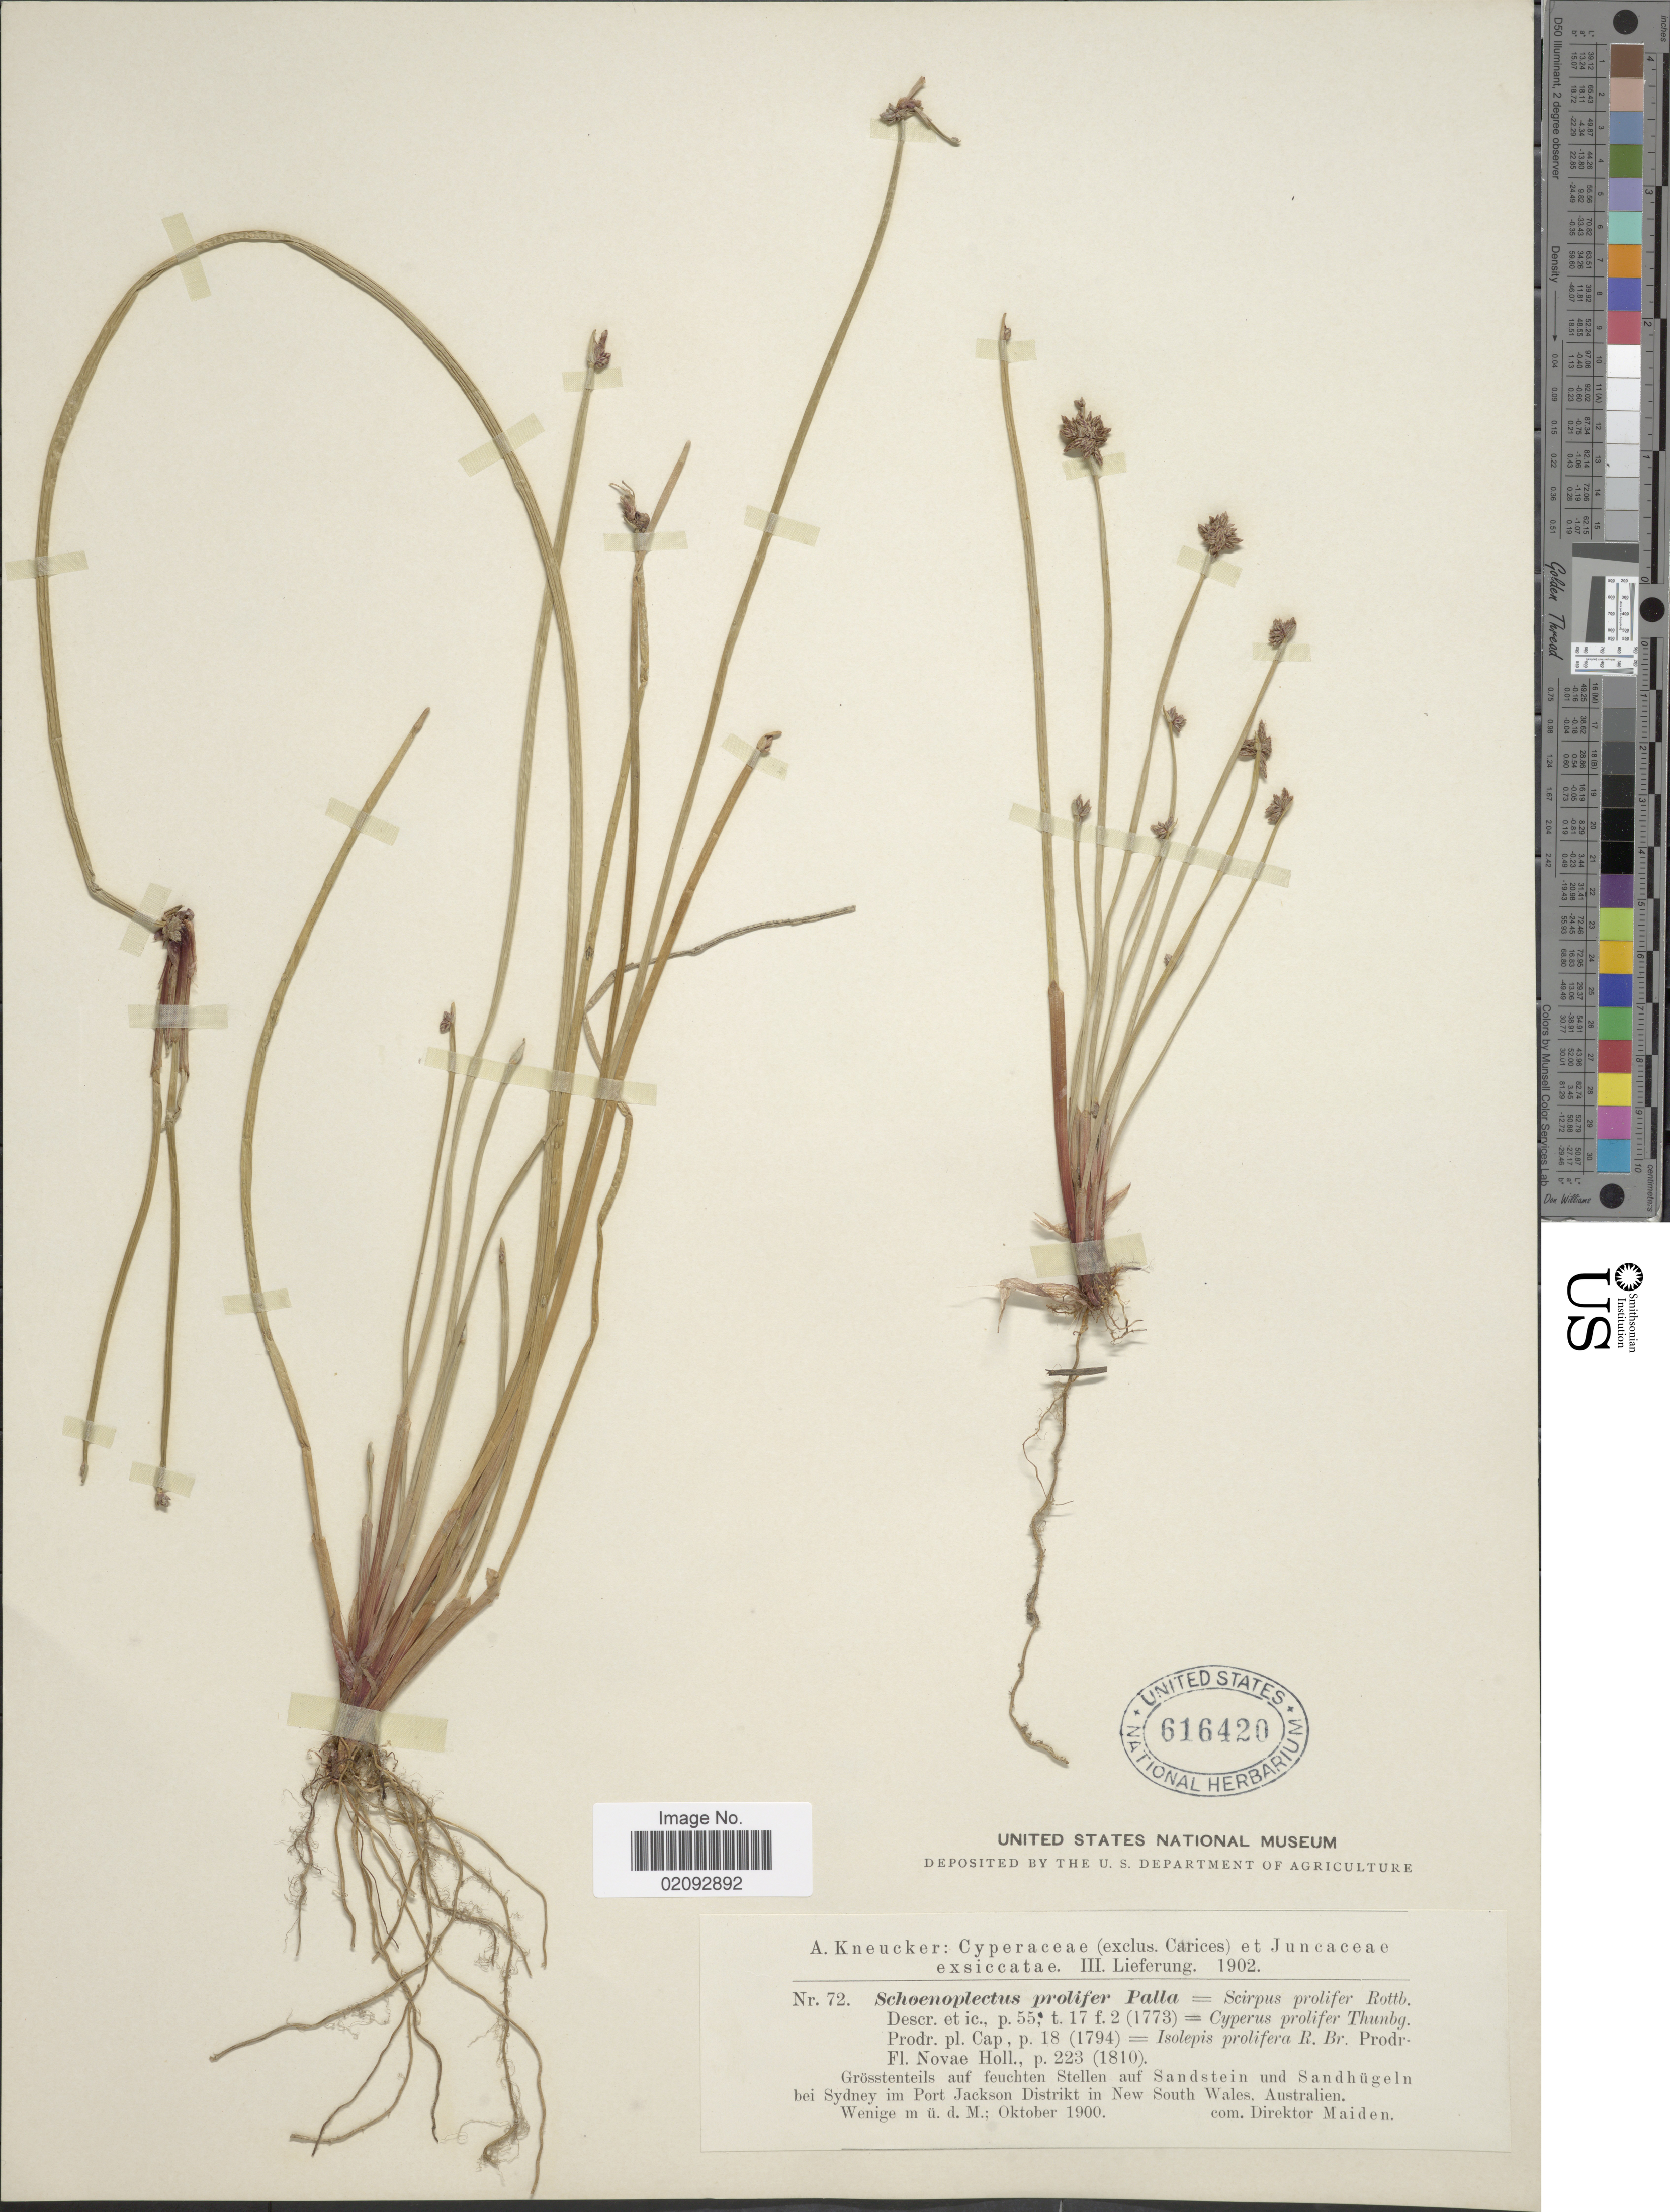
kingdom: Plantae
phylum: Tracheophyta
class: Liliopsida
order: Poales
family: Cyperaceae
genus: Isolepis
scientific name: Isolepis prolifera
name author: (Rottb.) R. Br.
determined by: Strong, Mark T., (BOT), Smithsonian Institution - National Museum of Natural History (UNITED STATES)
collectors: A. Kneucker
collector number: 72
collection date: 1900-10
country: Australia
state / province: New South Wales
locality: Grösstenteils auf feuchten Stellen auf Sandstein und Sandhügeln bei Sydney im Port Jackson Distrikt in New South Wales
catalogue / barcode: US 616420